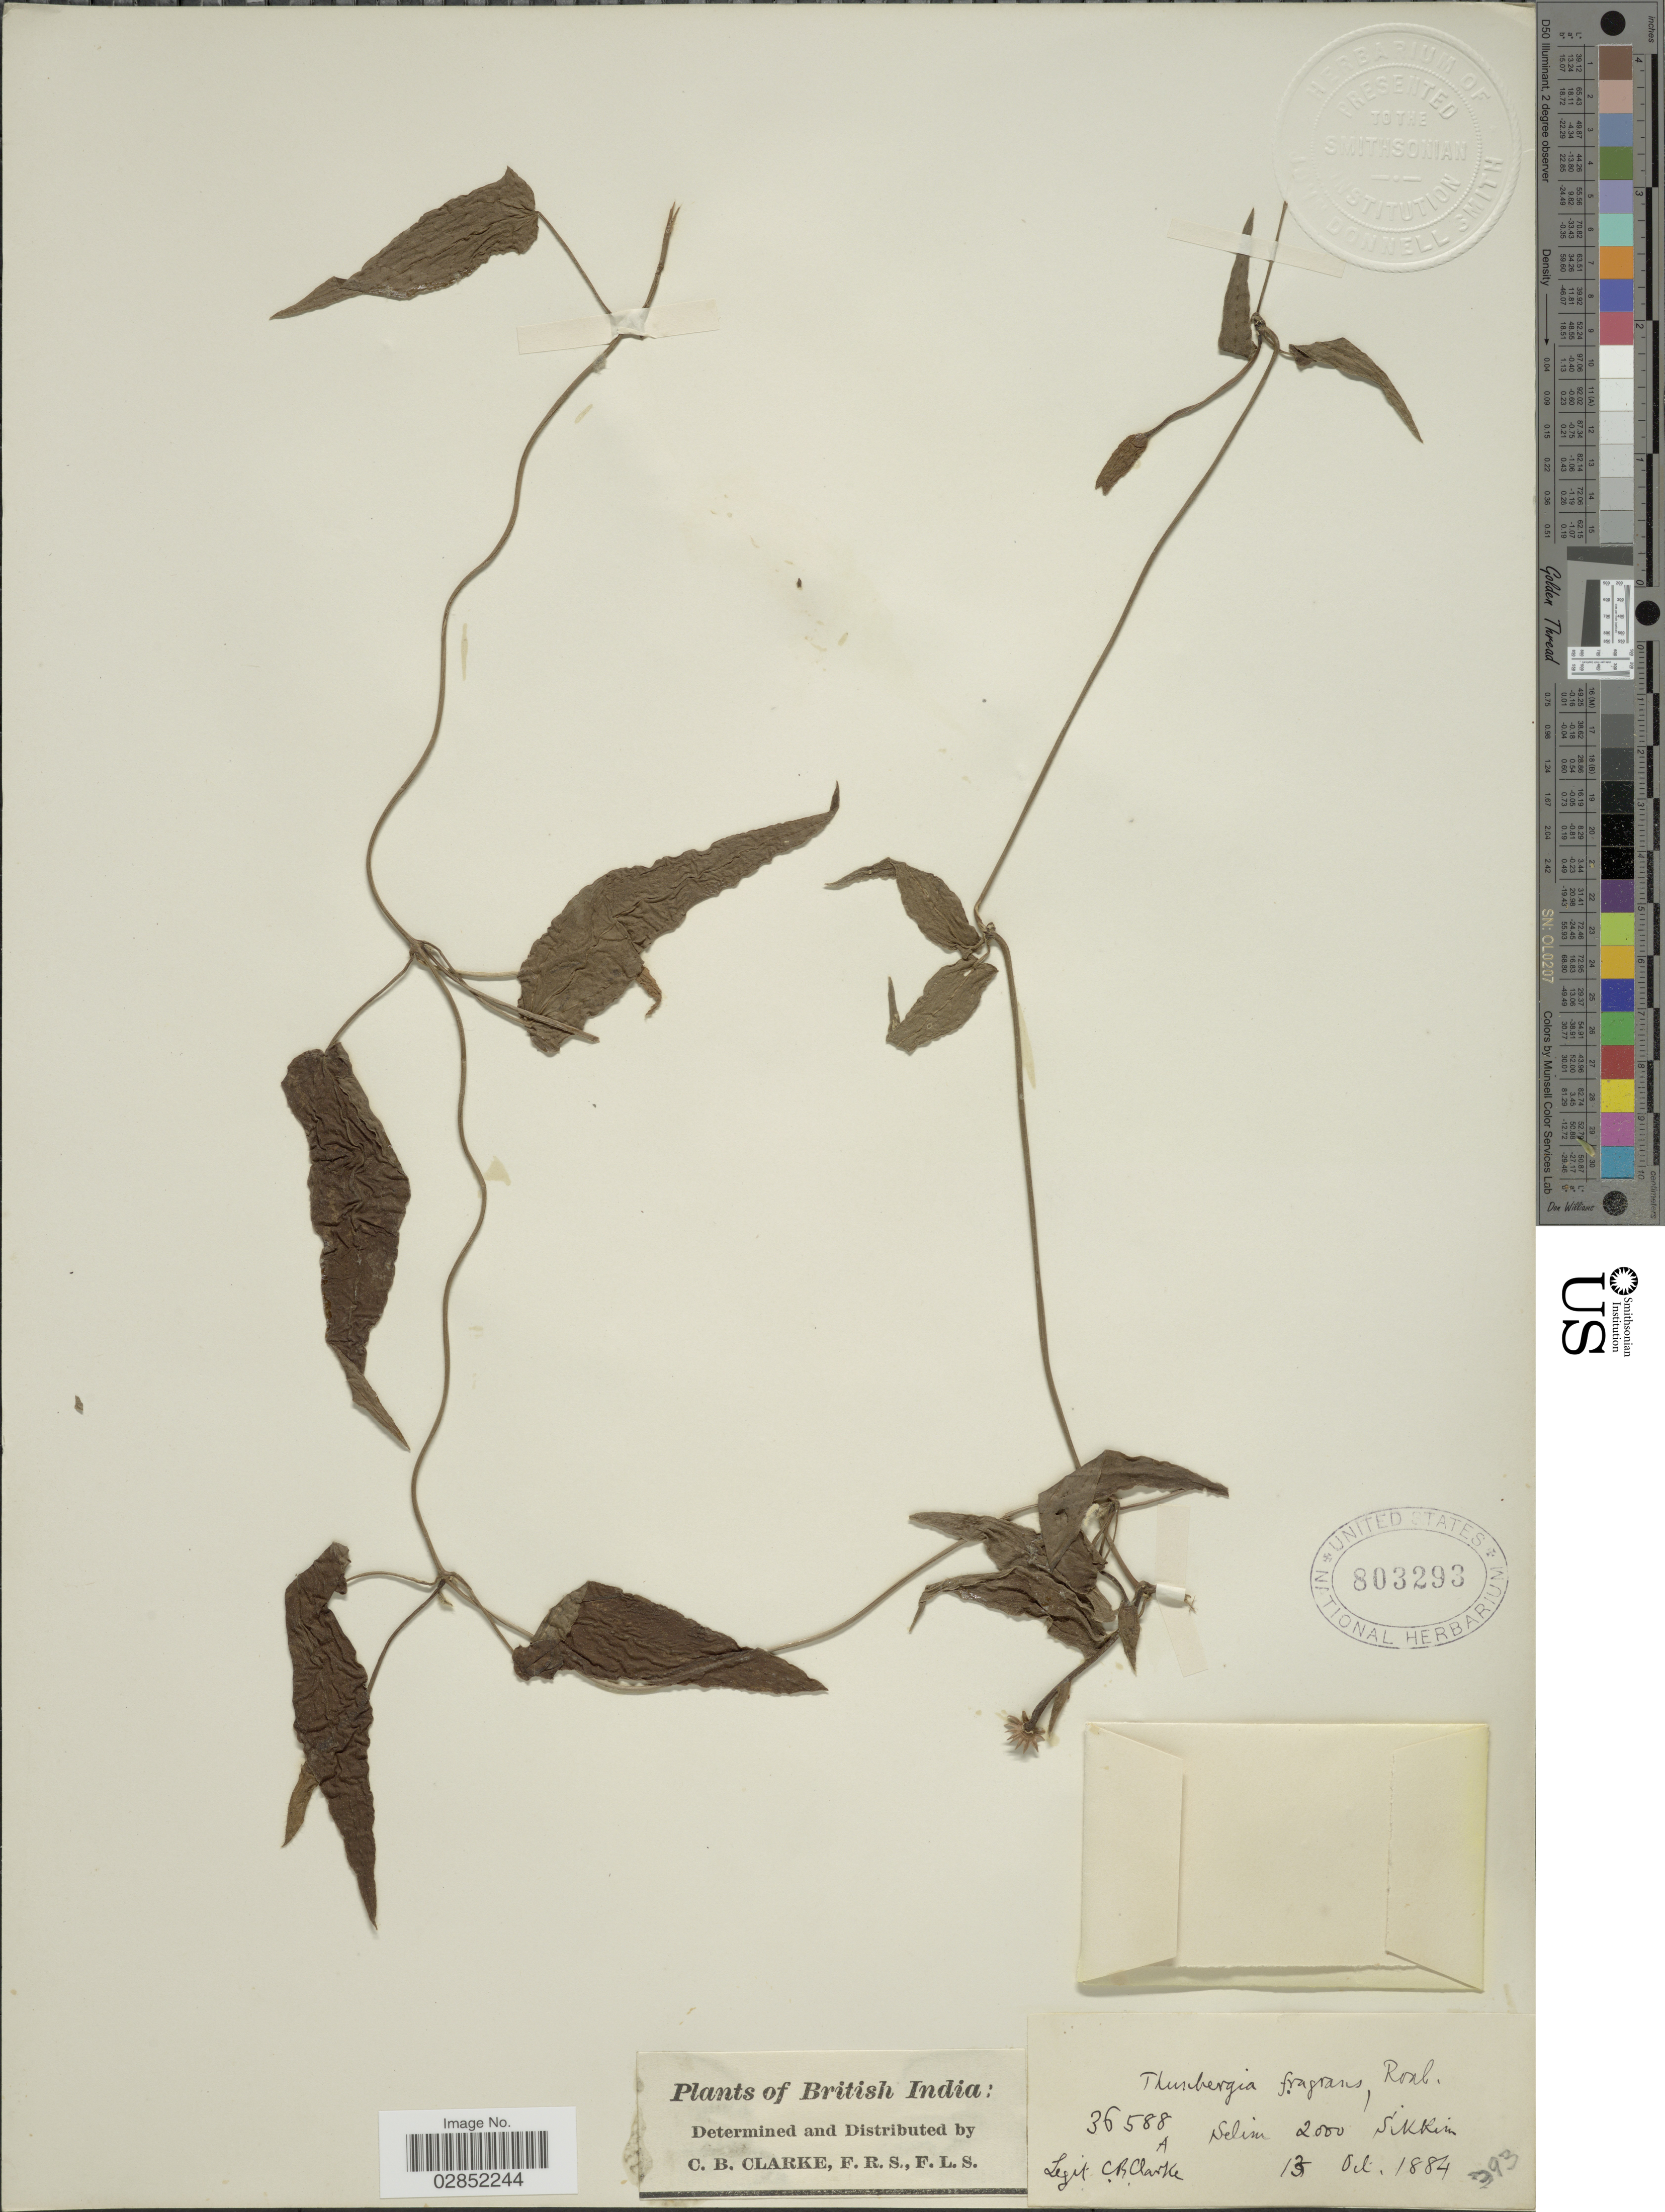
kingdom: Plantae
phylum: Tracheophyta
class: Magnoliopsida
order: Lamiales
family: Acanthaceae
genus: Thunbergia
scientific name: Thunbergia fragrans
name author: Roxb.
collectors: C. B. Clarke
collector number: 36588A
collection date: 1884-10-13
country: India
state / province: Sikkim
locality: Selim.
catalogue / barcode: US 803293